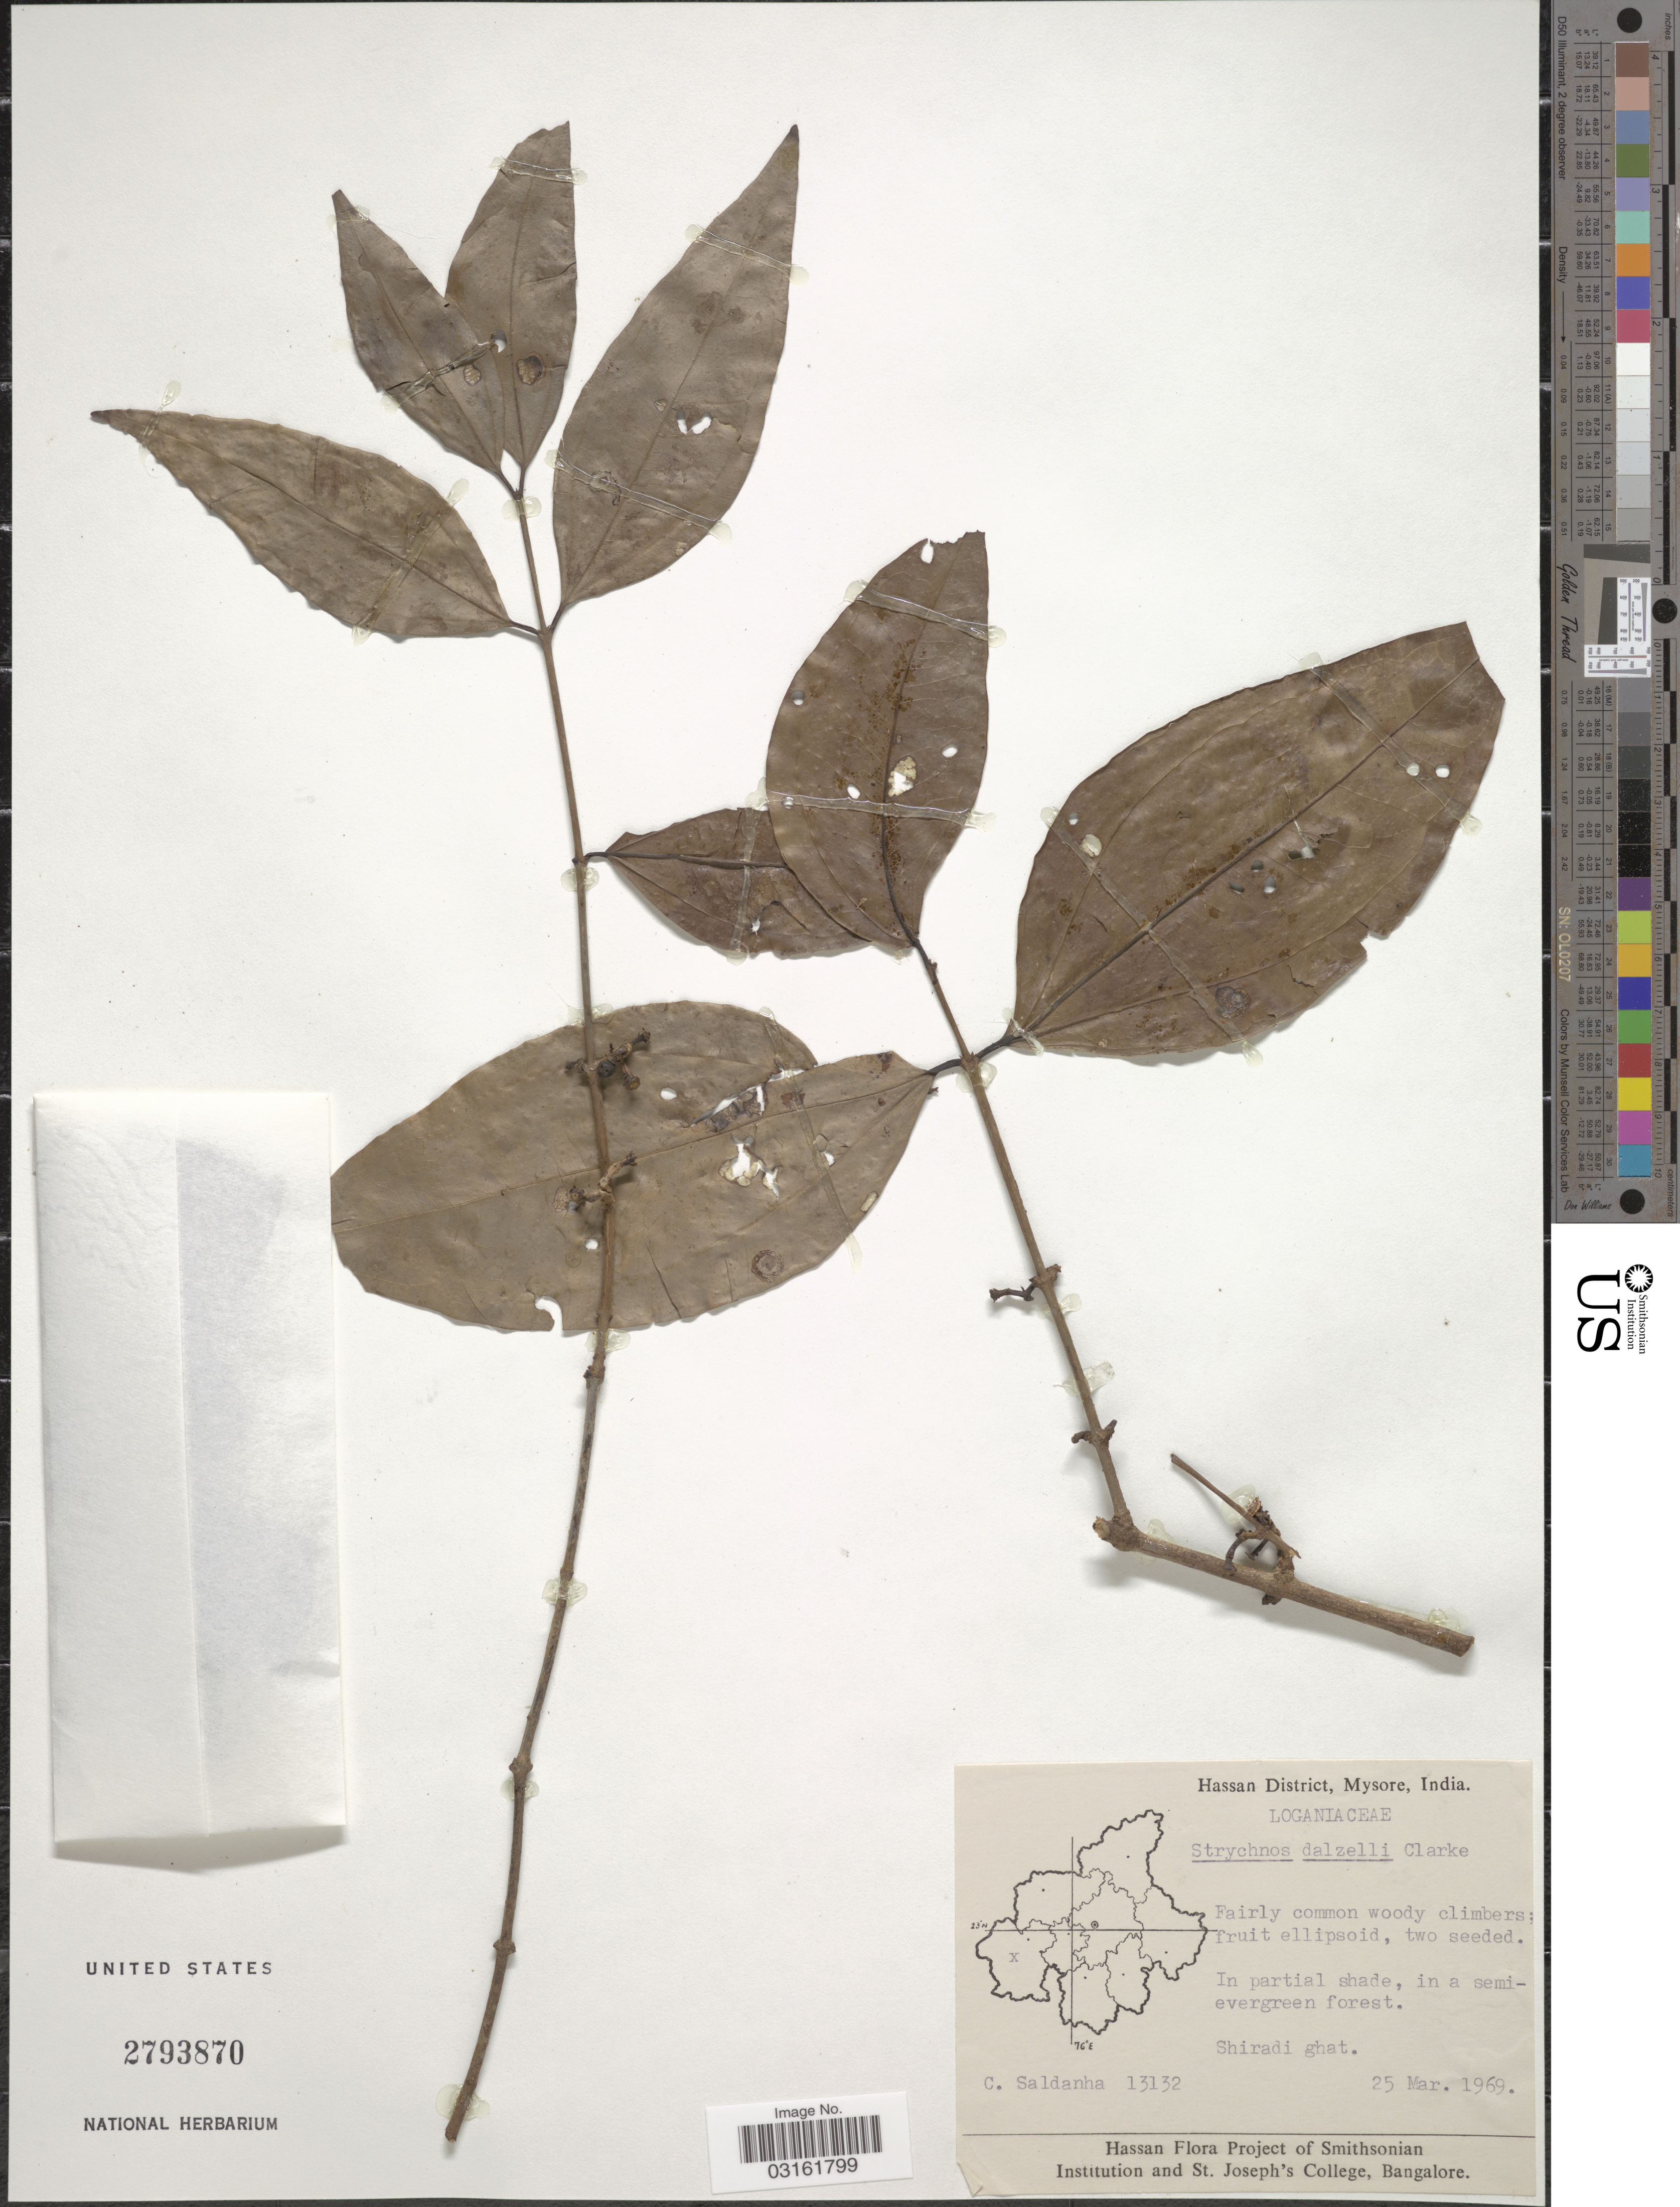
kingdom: Plantae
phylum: Tracheophyta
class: Magnoliopsida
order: Gentianales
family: Loganiaceae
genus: Strychnos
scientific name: Strychnos dalzellii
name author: C.B. Clarke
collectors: C. Saldanha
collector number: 13132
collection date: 1969-03-25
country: India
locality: Hassan District, Mysore. Shiradi ghat.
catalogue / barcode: US 2793870